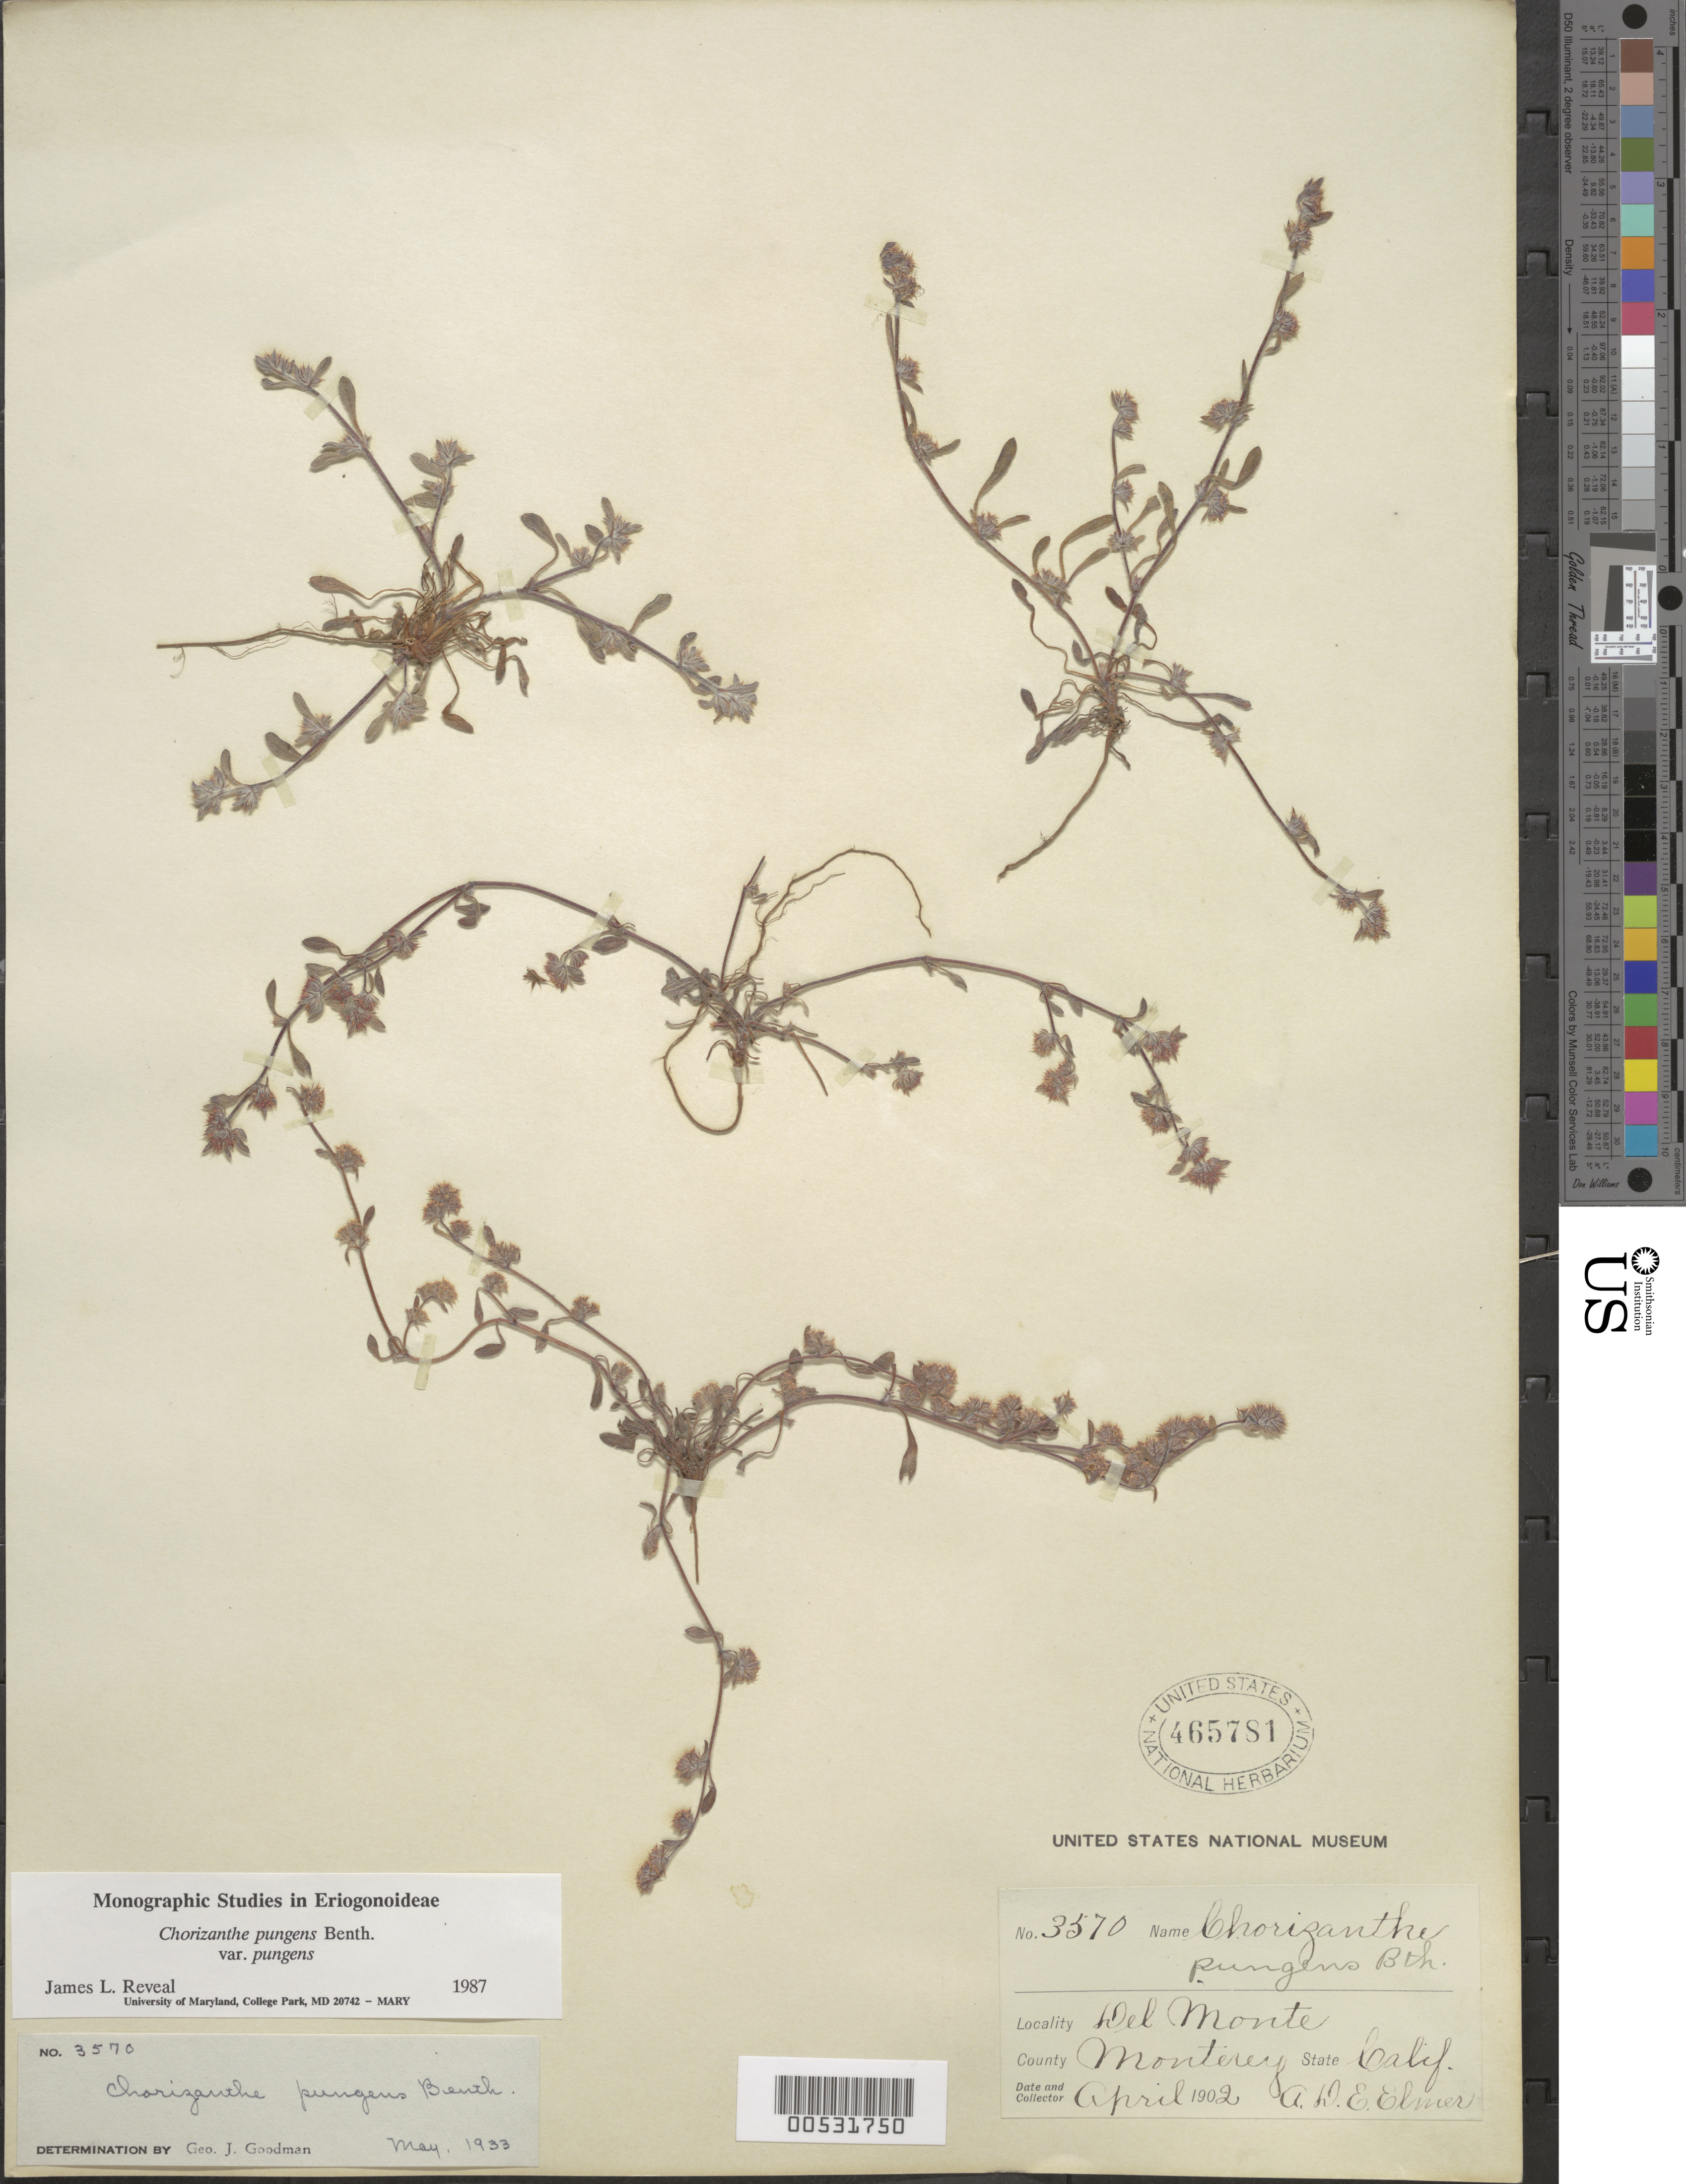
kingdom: Plantae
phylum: Tracheophyta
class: Magnoliopsida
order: Caryophyllales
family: Polygonaceae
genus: Chorizanthe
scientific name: Chorizanthe pungens var. pungens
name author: Benth.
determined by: Reveal, J. L.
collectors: A. D. E. Elmer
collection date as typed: Apr 1902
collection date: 1902-04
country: United States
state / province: California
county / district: Monterey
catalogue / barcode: US 465781